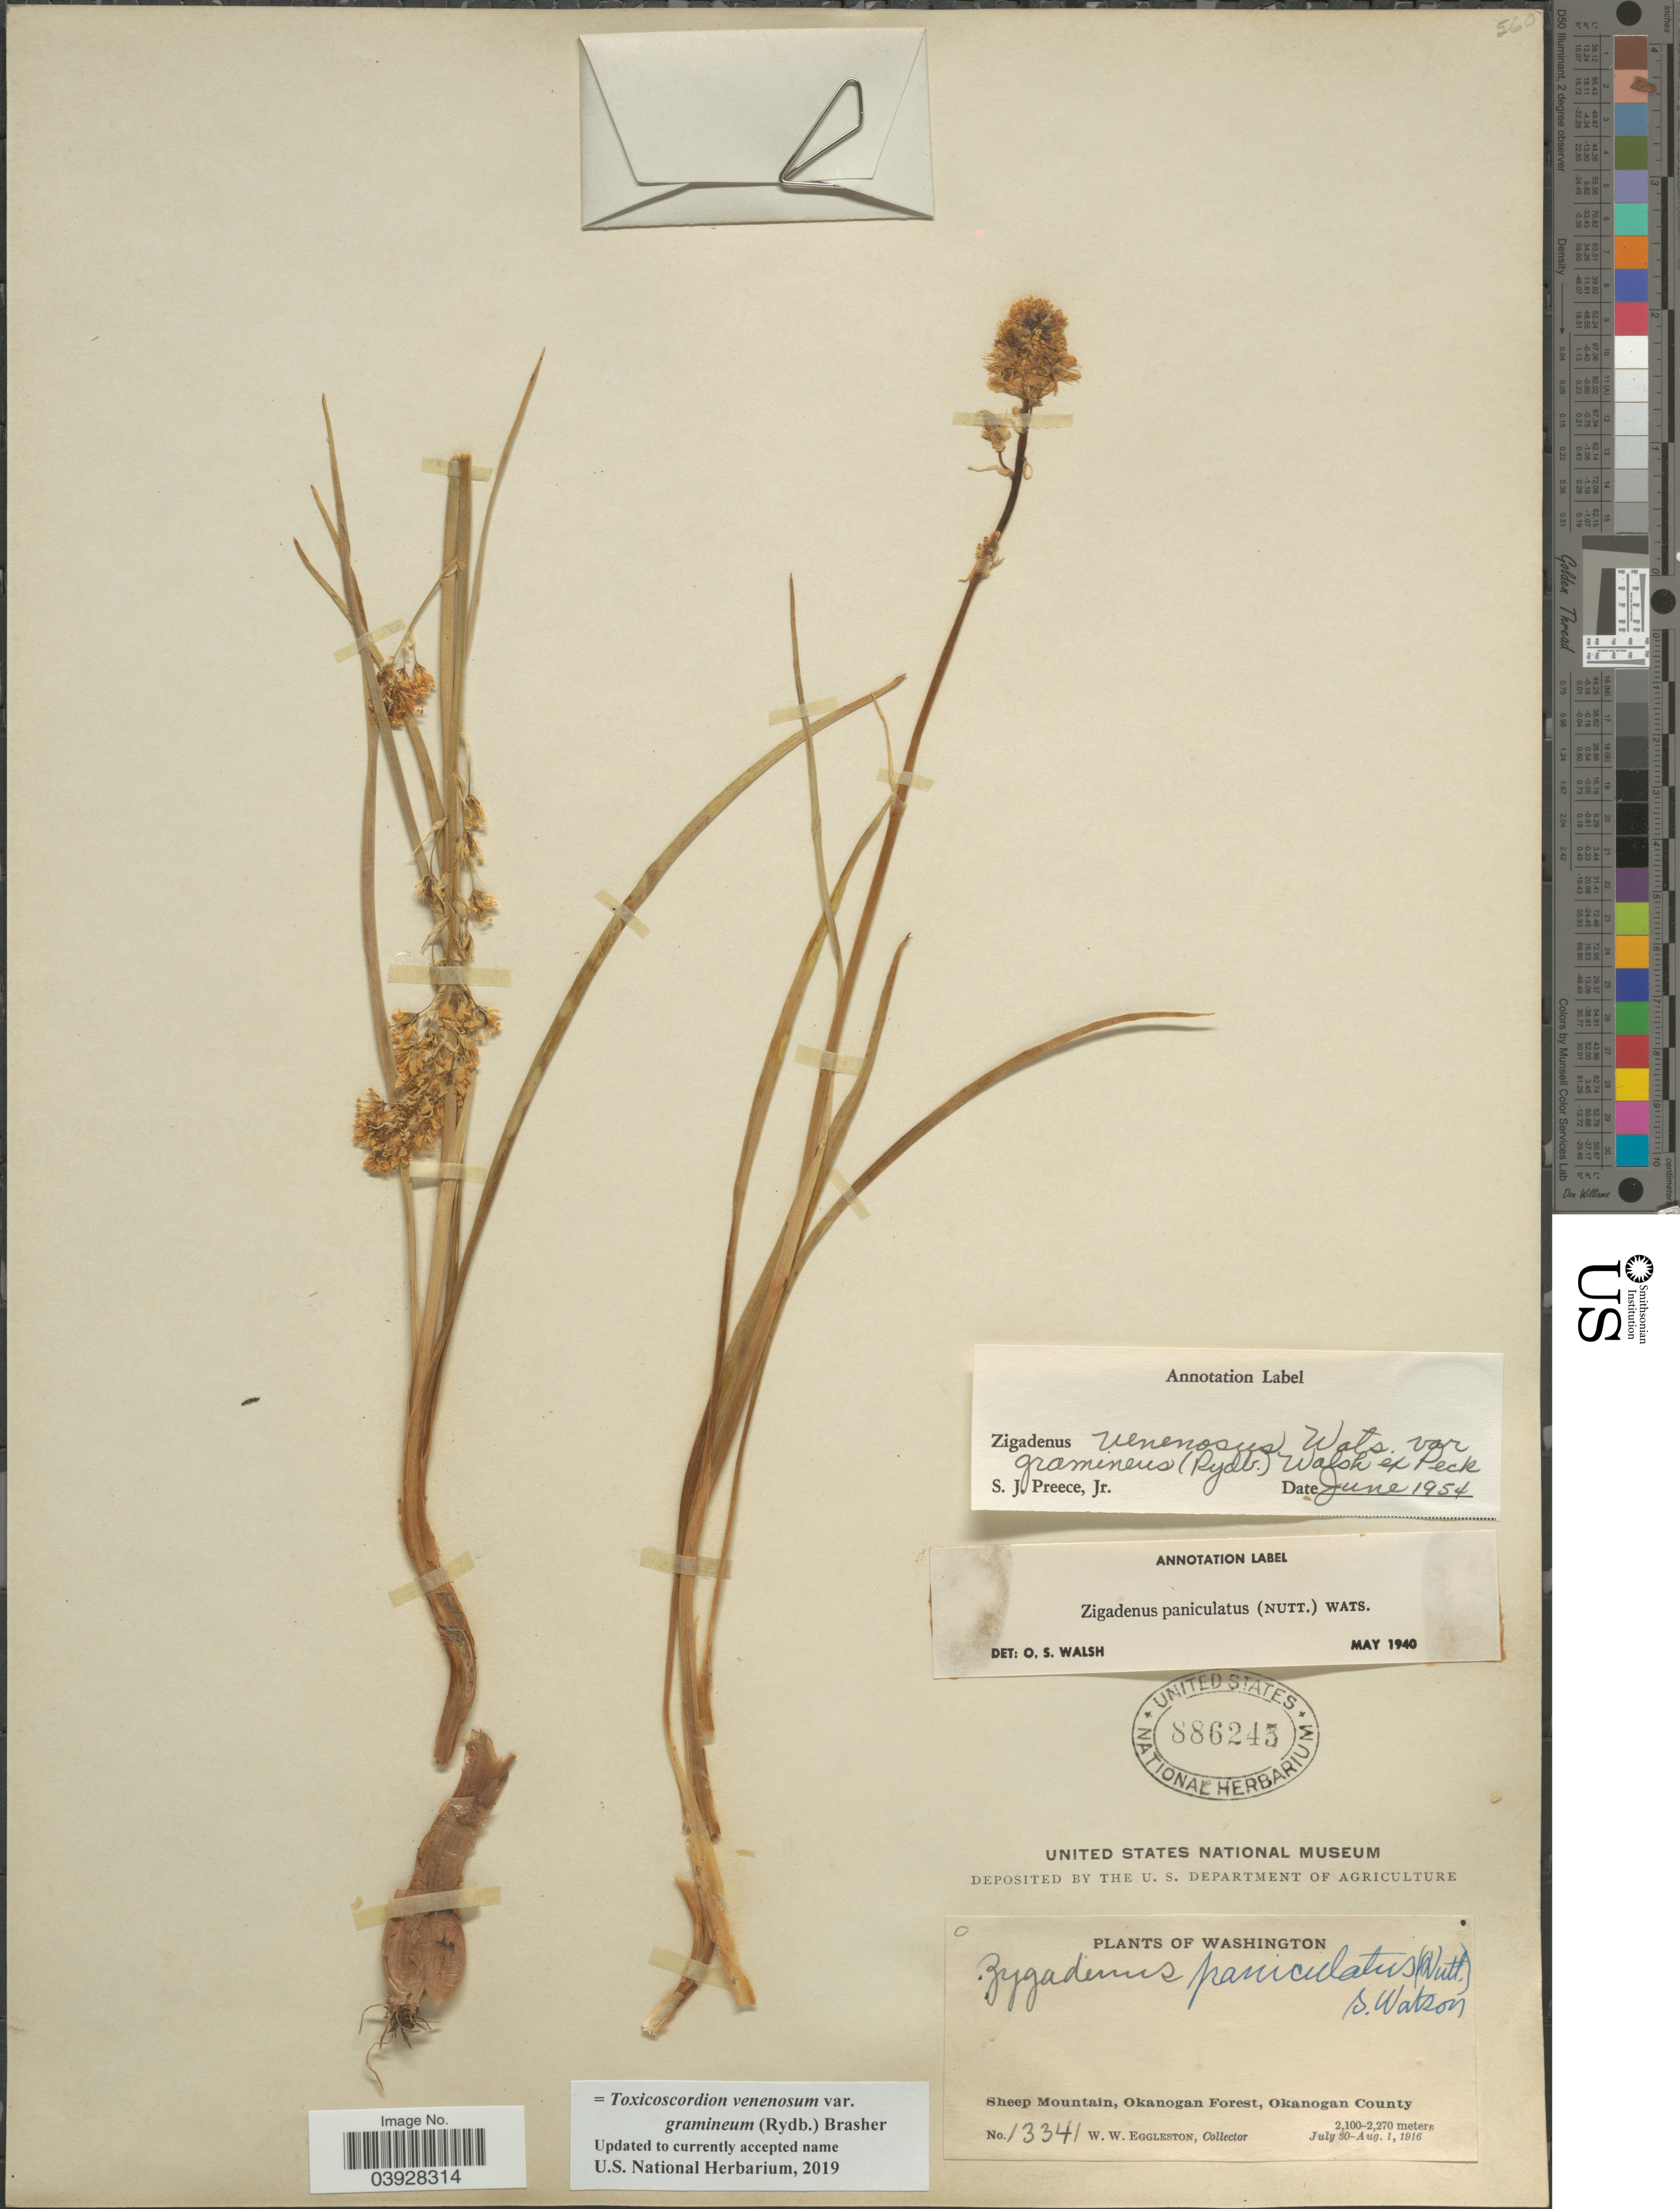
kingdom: Plantae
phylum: Tracheophyta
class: Liliopsida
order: Liliales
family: Melanthiaceae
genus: Toxicoscordion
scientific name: Toxicoscordion venenosum var. gramineum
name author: (Rydb.) Brasher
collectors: W. W. Eggleston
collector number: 13341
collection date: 1916-07-30/1916-08-01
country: United States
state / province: Washington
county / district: Okanogan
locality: Sheep Mountain, Okanogan Forest, Okanogan County.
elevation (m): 2100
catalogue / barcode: US 886245